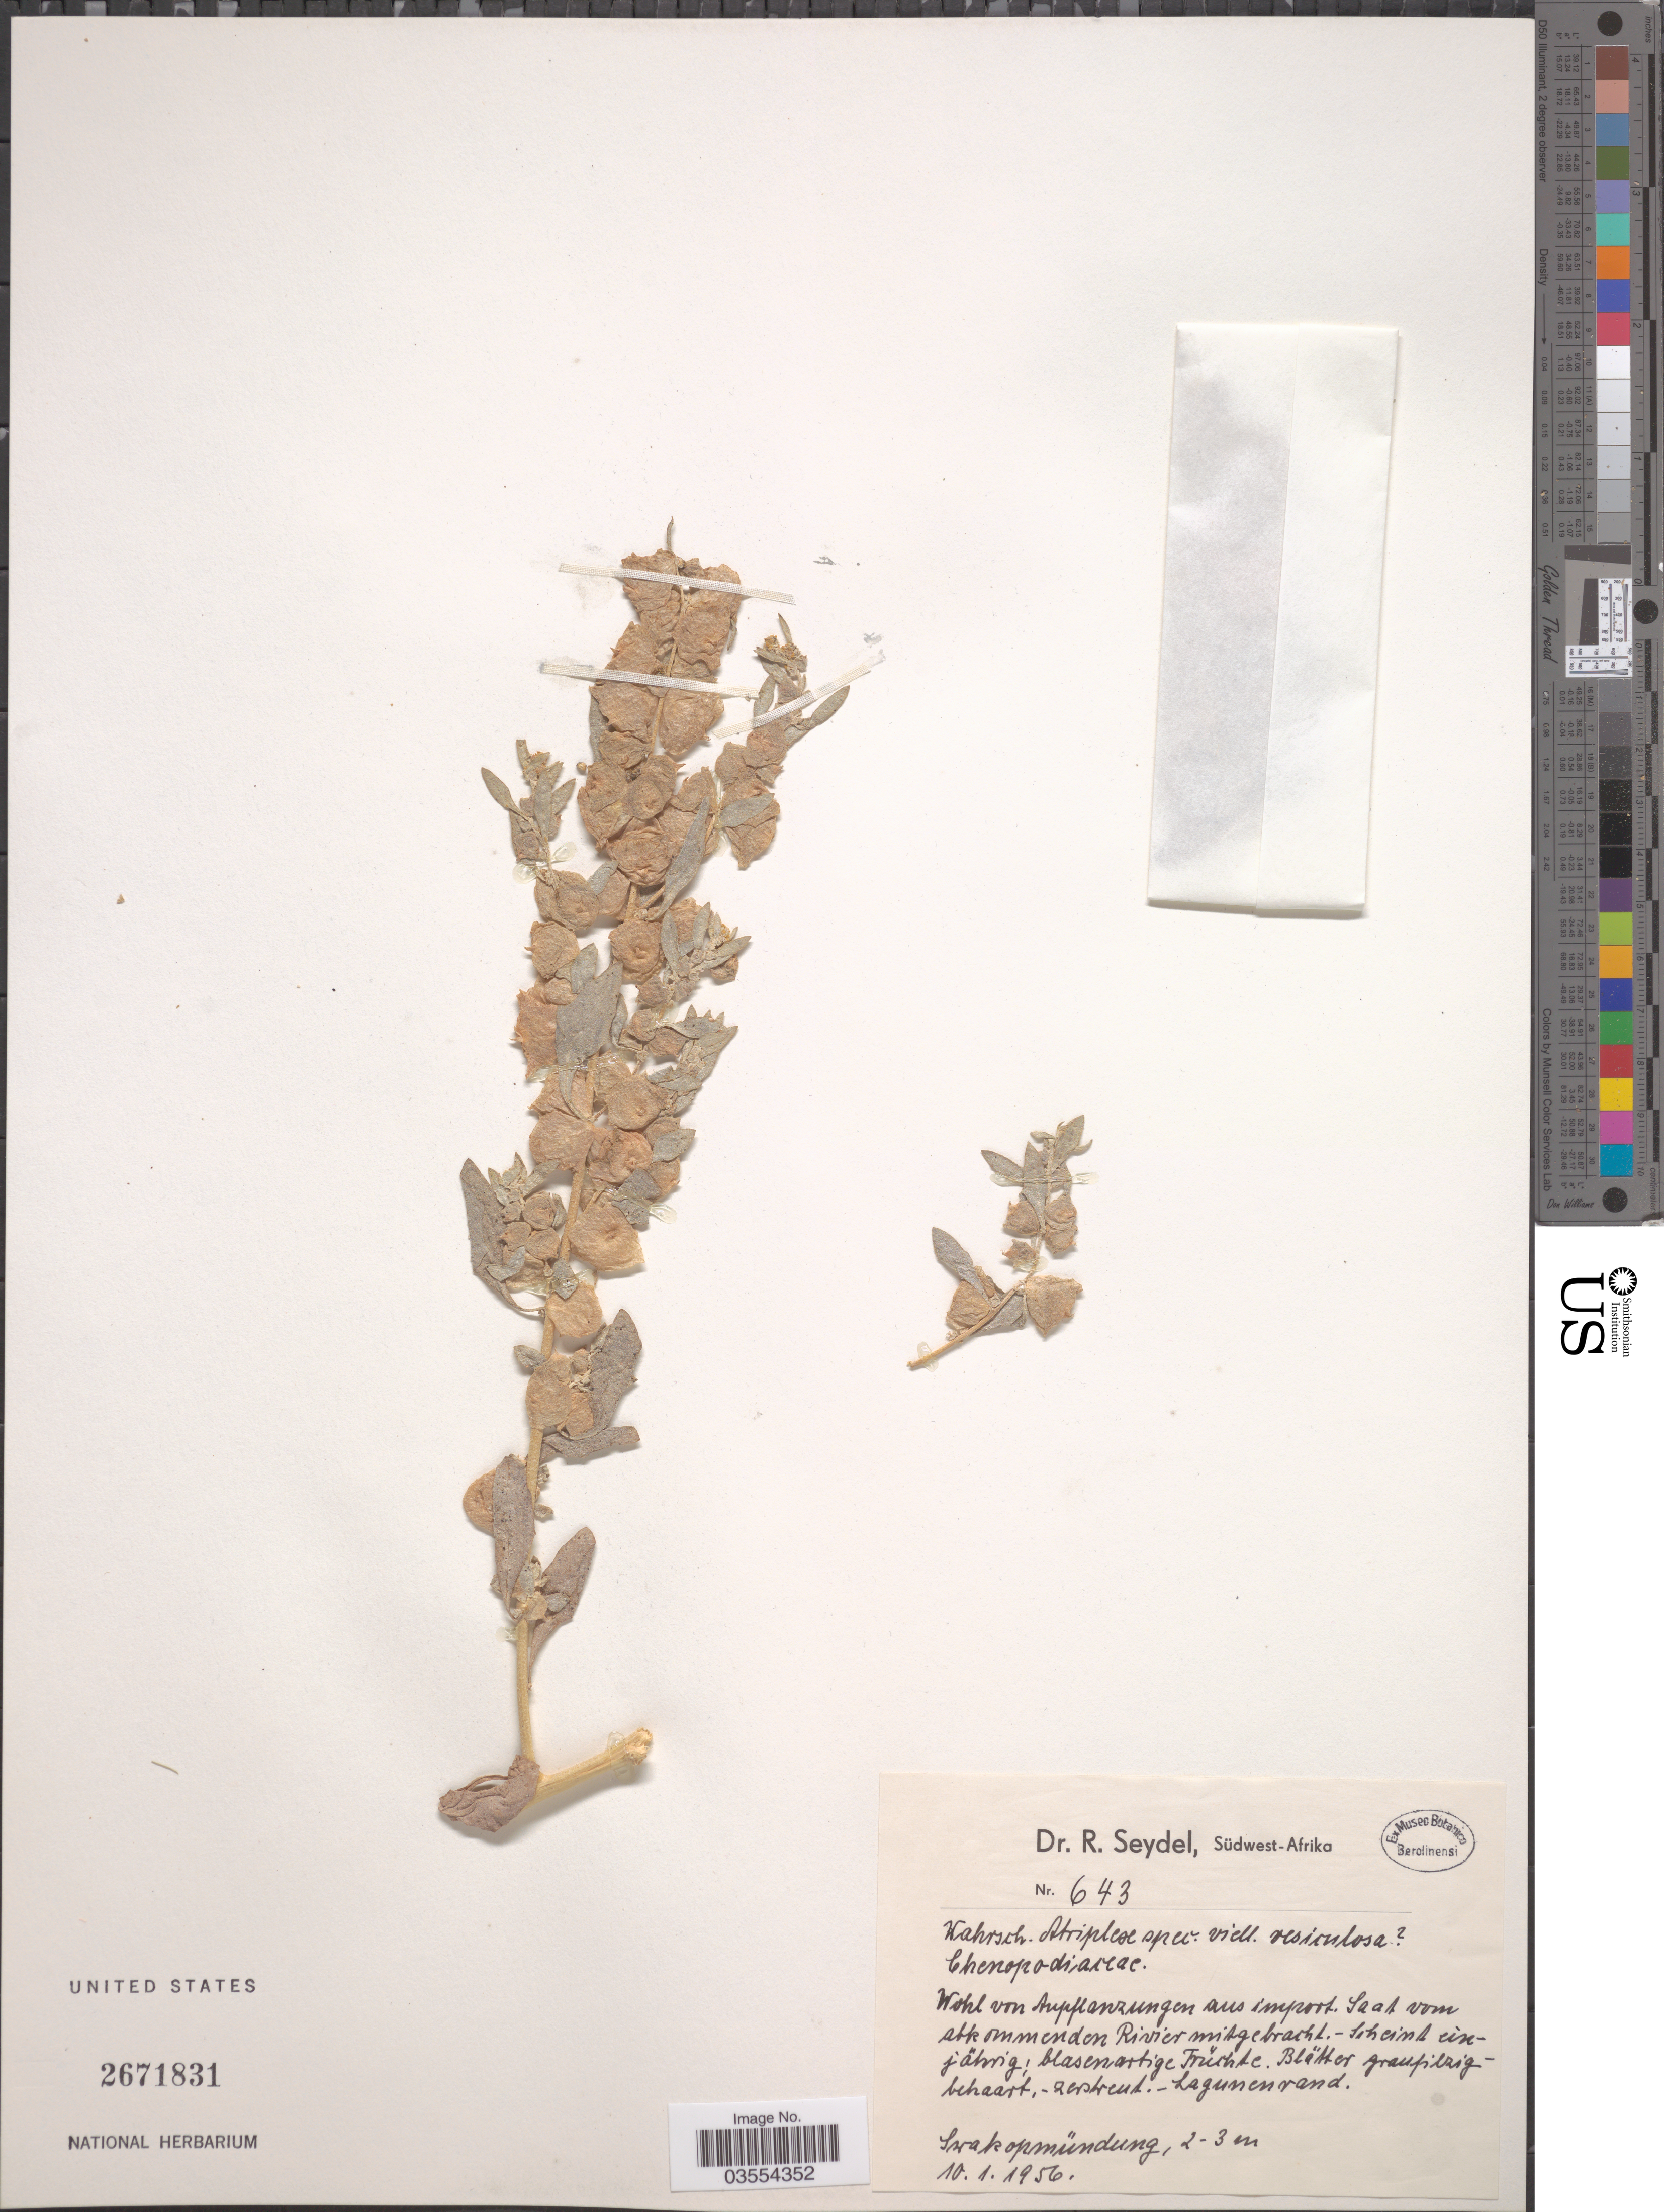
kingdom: Plantae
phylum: Tracheophyta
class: Magnoliopsida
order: Caryophyllales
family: Amaranthaceae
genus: Atriplex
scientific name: Atriplex sp.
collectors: R. Seydel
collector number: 643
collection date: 1956-01-10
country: Namibia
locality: Südwest-Afrika. Swakopmündung.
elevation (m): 2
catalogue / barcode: US 2671831